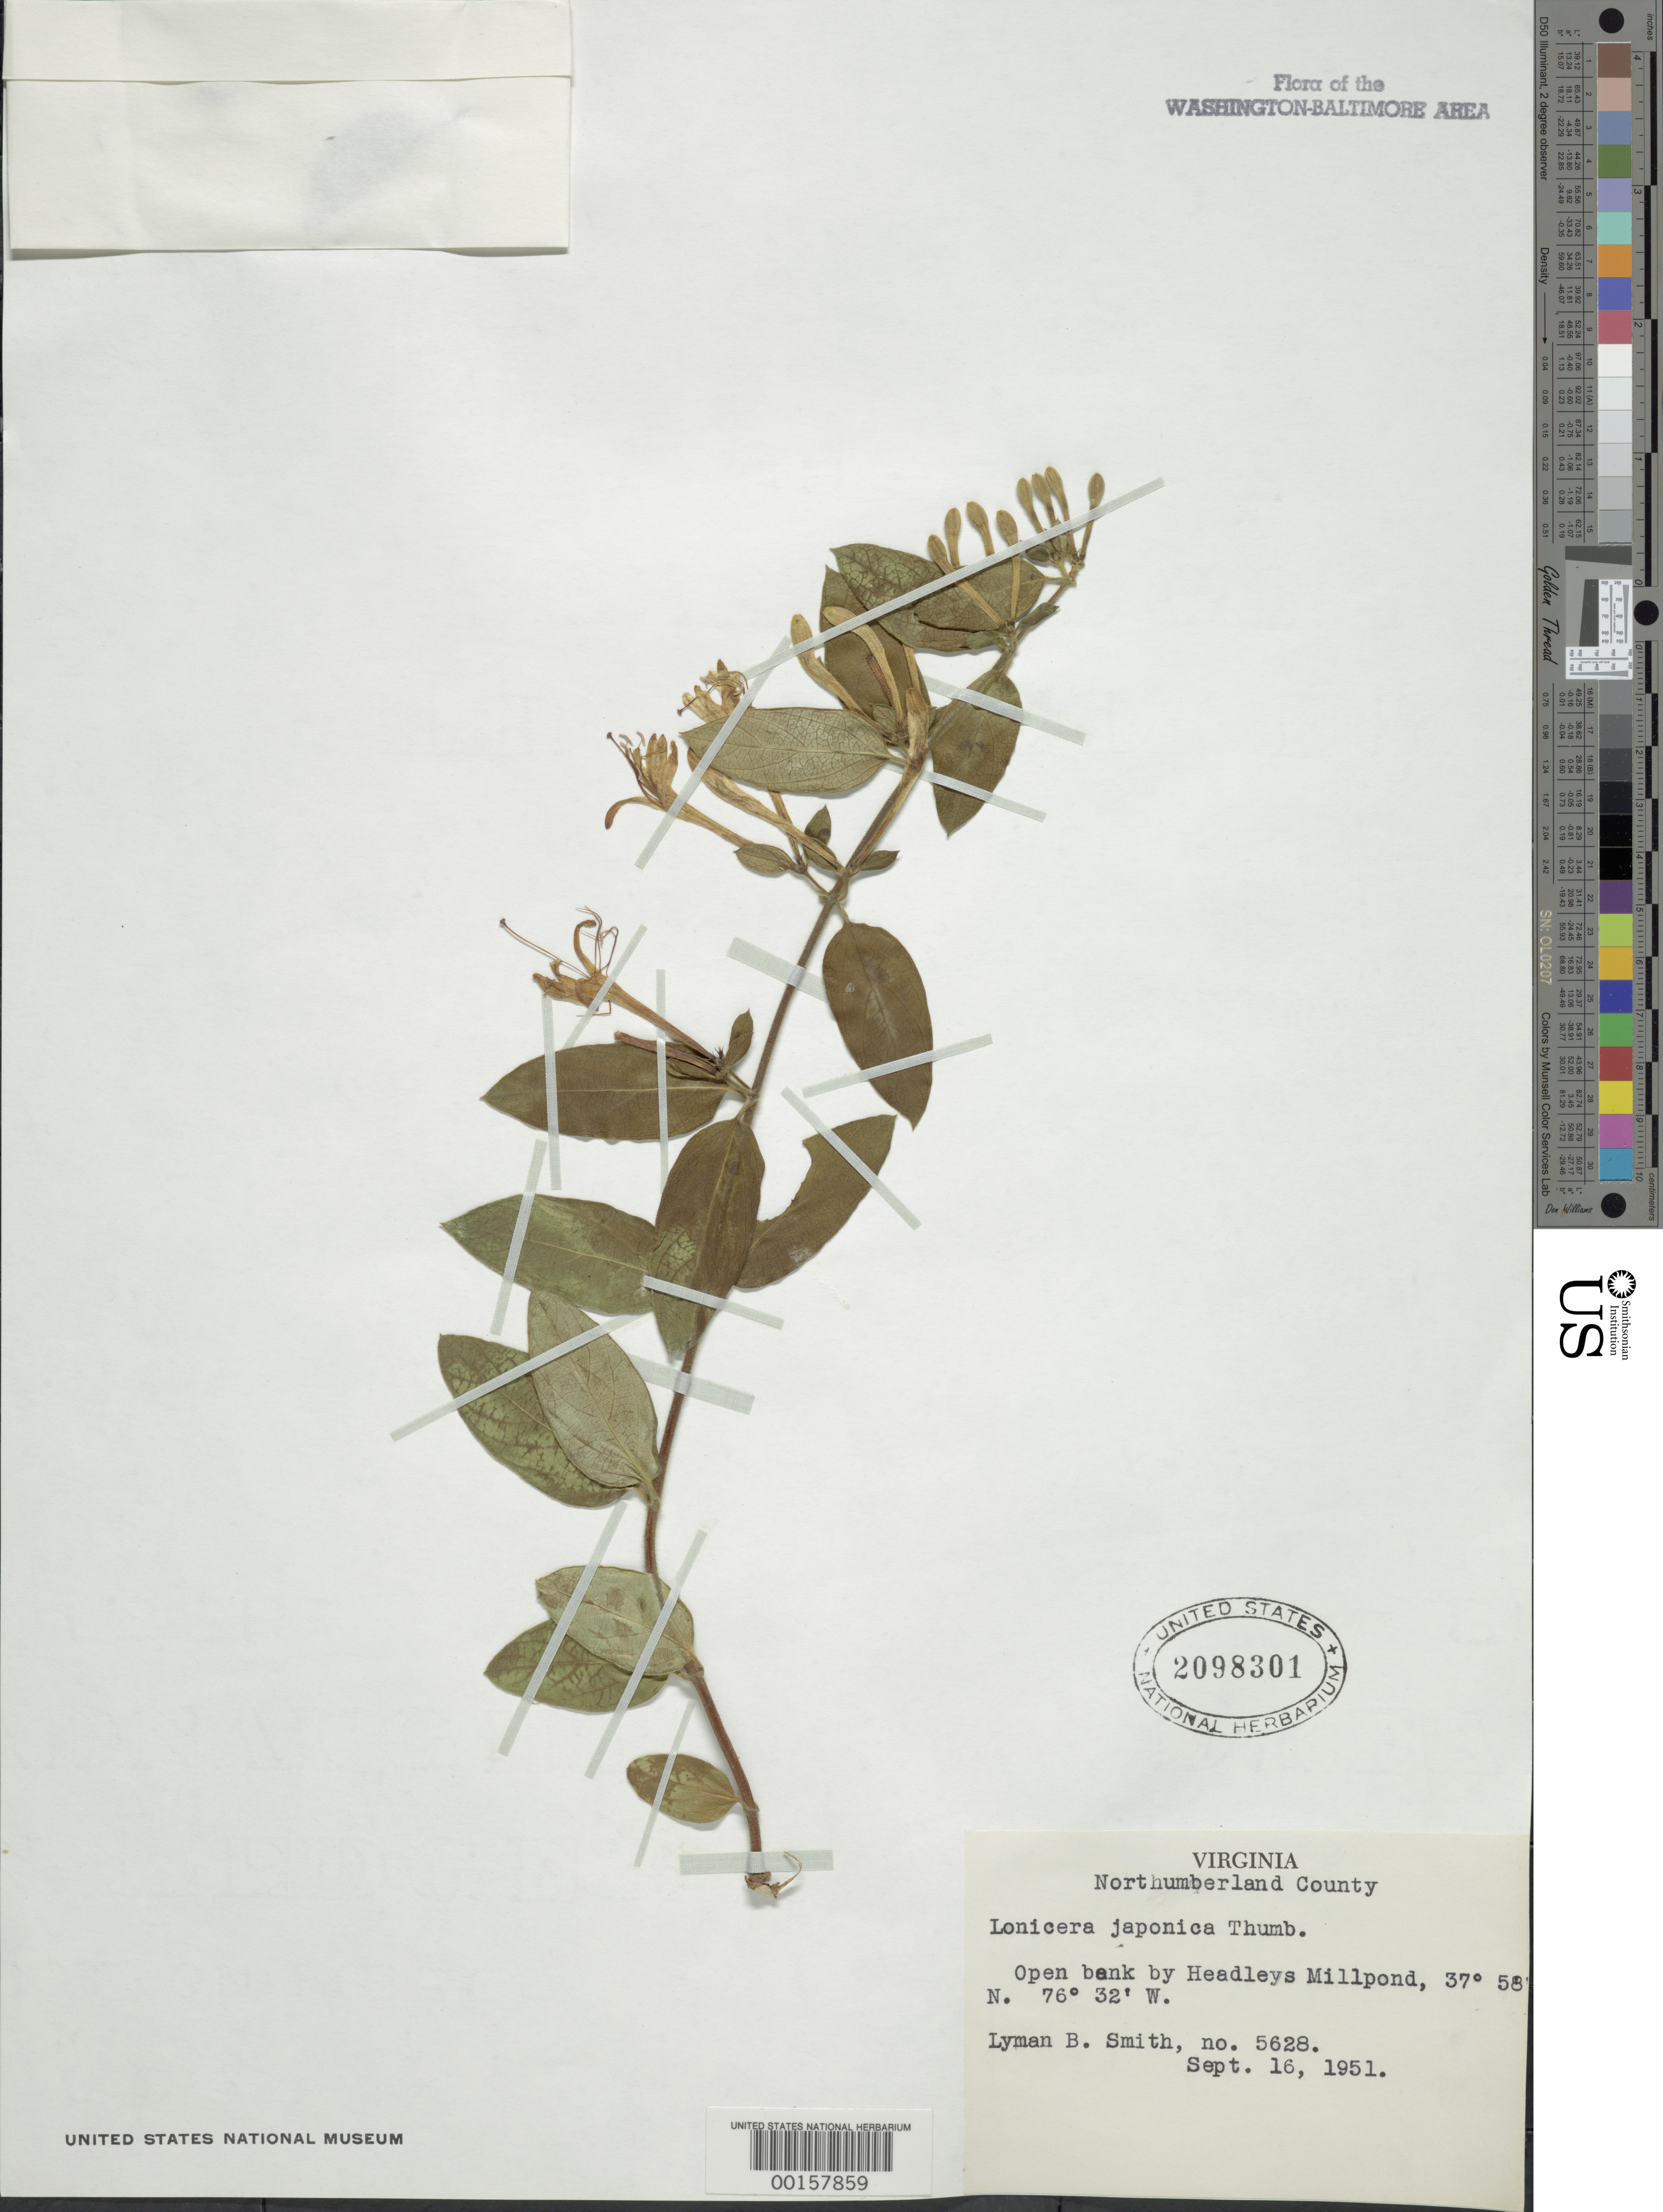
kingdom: Plantae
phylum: Tracheophyta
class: Magnoliopsida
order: Dipsacales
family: Caprifoliaceae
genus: Lonicera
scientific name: Lonicera japonica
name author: Thunb.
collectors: L. Smith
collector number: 5628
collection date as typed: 16 Sep 1951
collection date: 1951-09-16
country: United States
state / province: Virginia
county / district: Northumberland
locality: Headleys Millpond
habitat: Open bank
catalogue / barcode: US 2098301